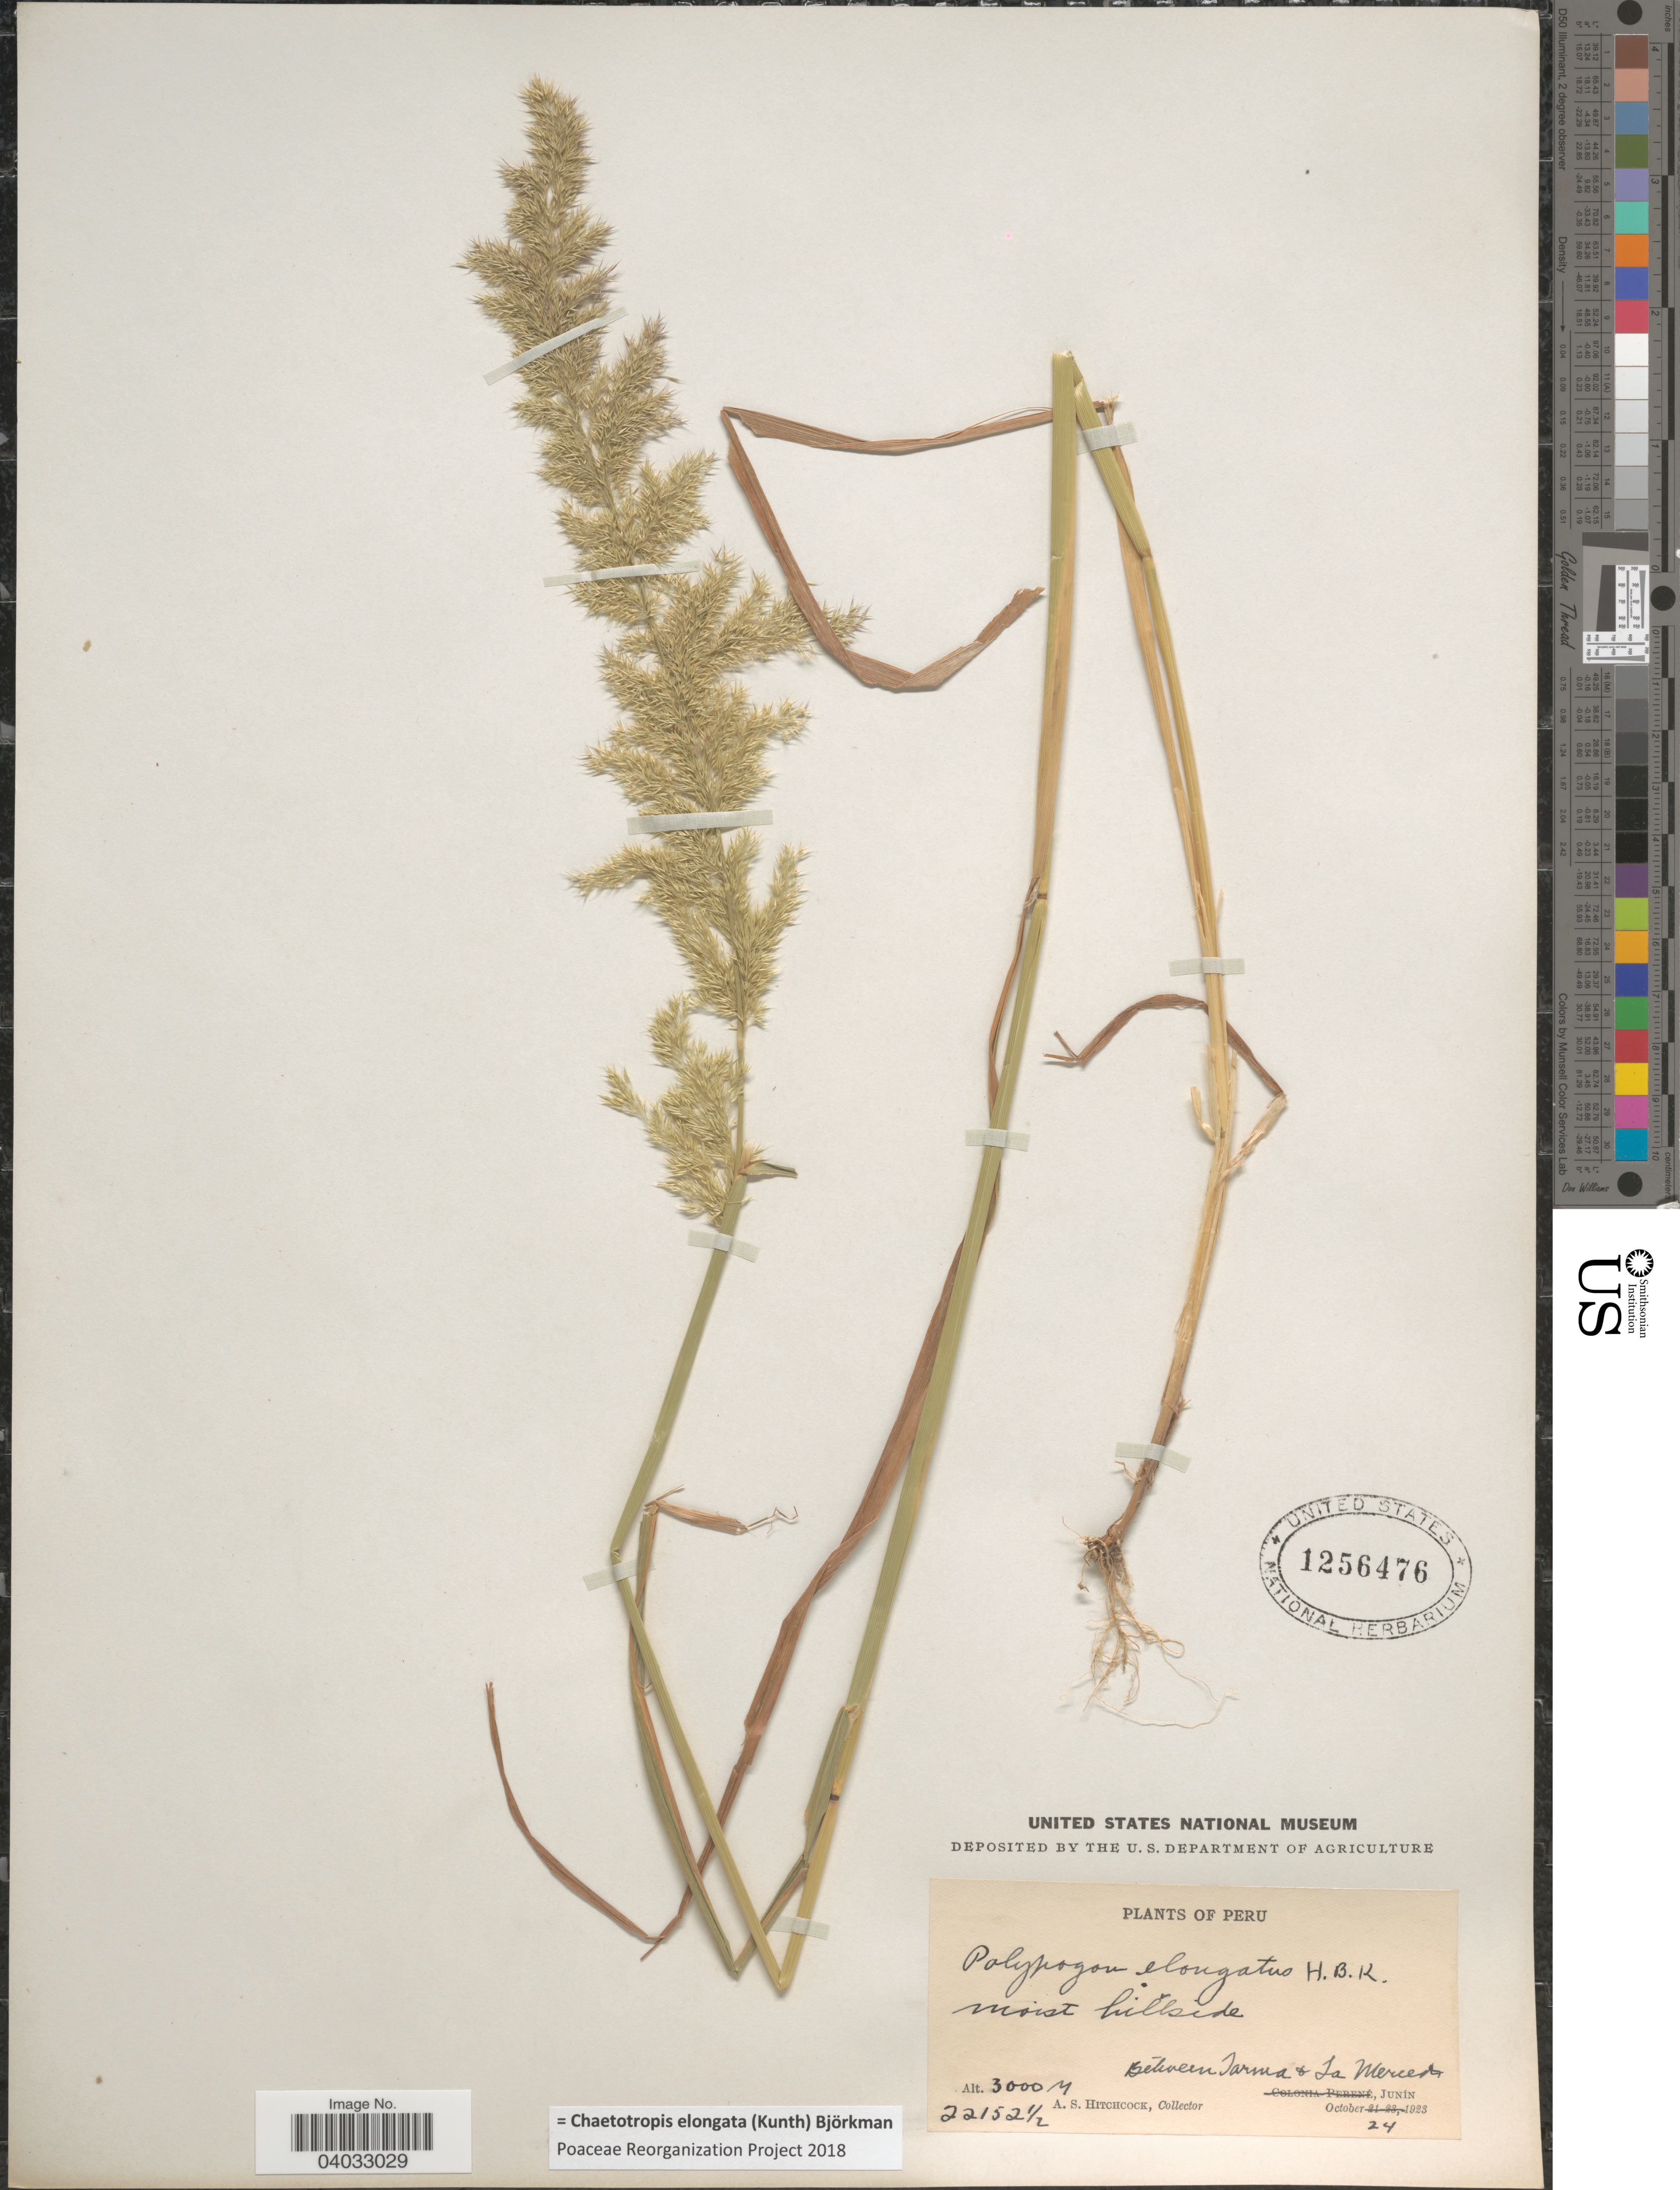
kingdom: Plantae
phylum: Tracheophyta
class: Liliopsida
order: Poales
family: Poaceae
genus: Chaetotropis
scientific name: Chaetotropis elongata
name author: (Kunth) Björkman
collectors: A. S. Hitchcock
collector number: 22152½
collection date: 1923-10-24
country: Peru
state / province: Junín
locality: Between Tarma + La Merced.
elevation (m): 3000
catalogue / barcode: US 1256476